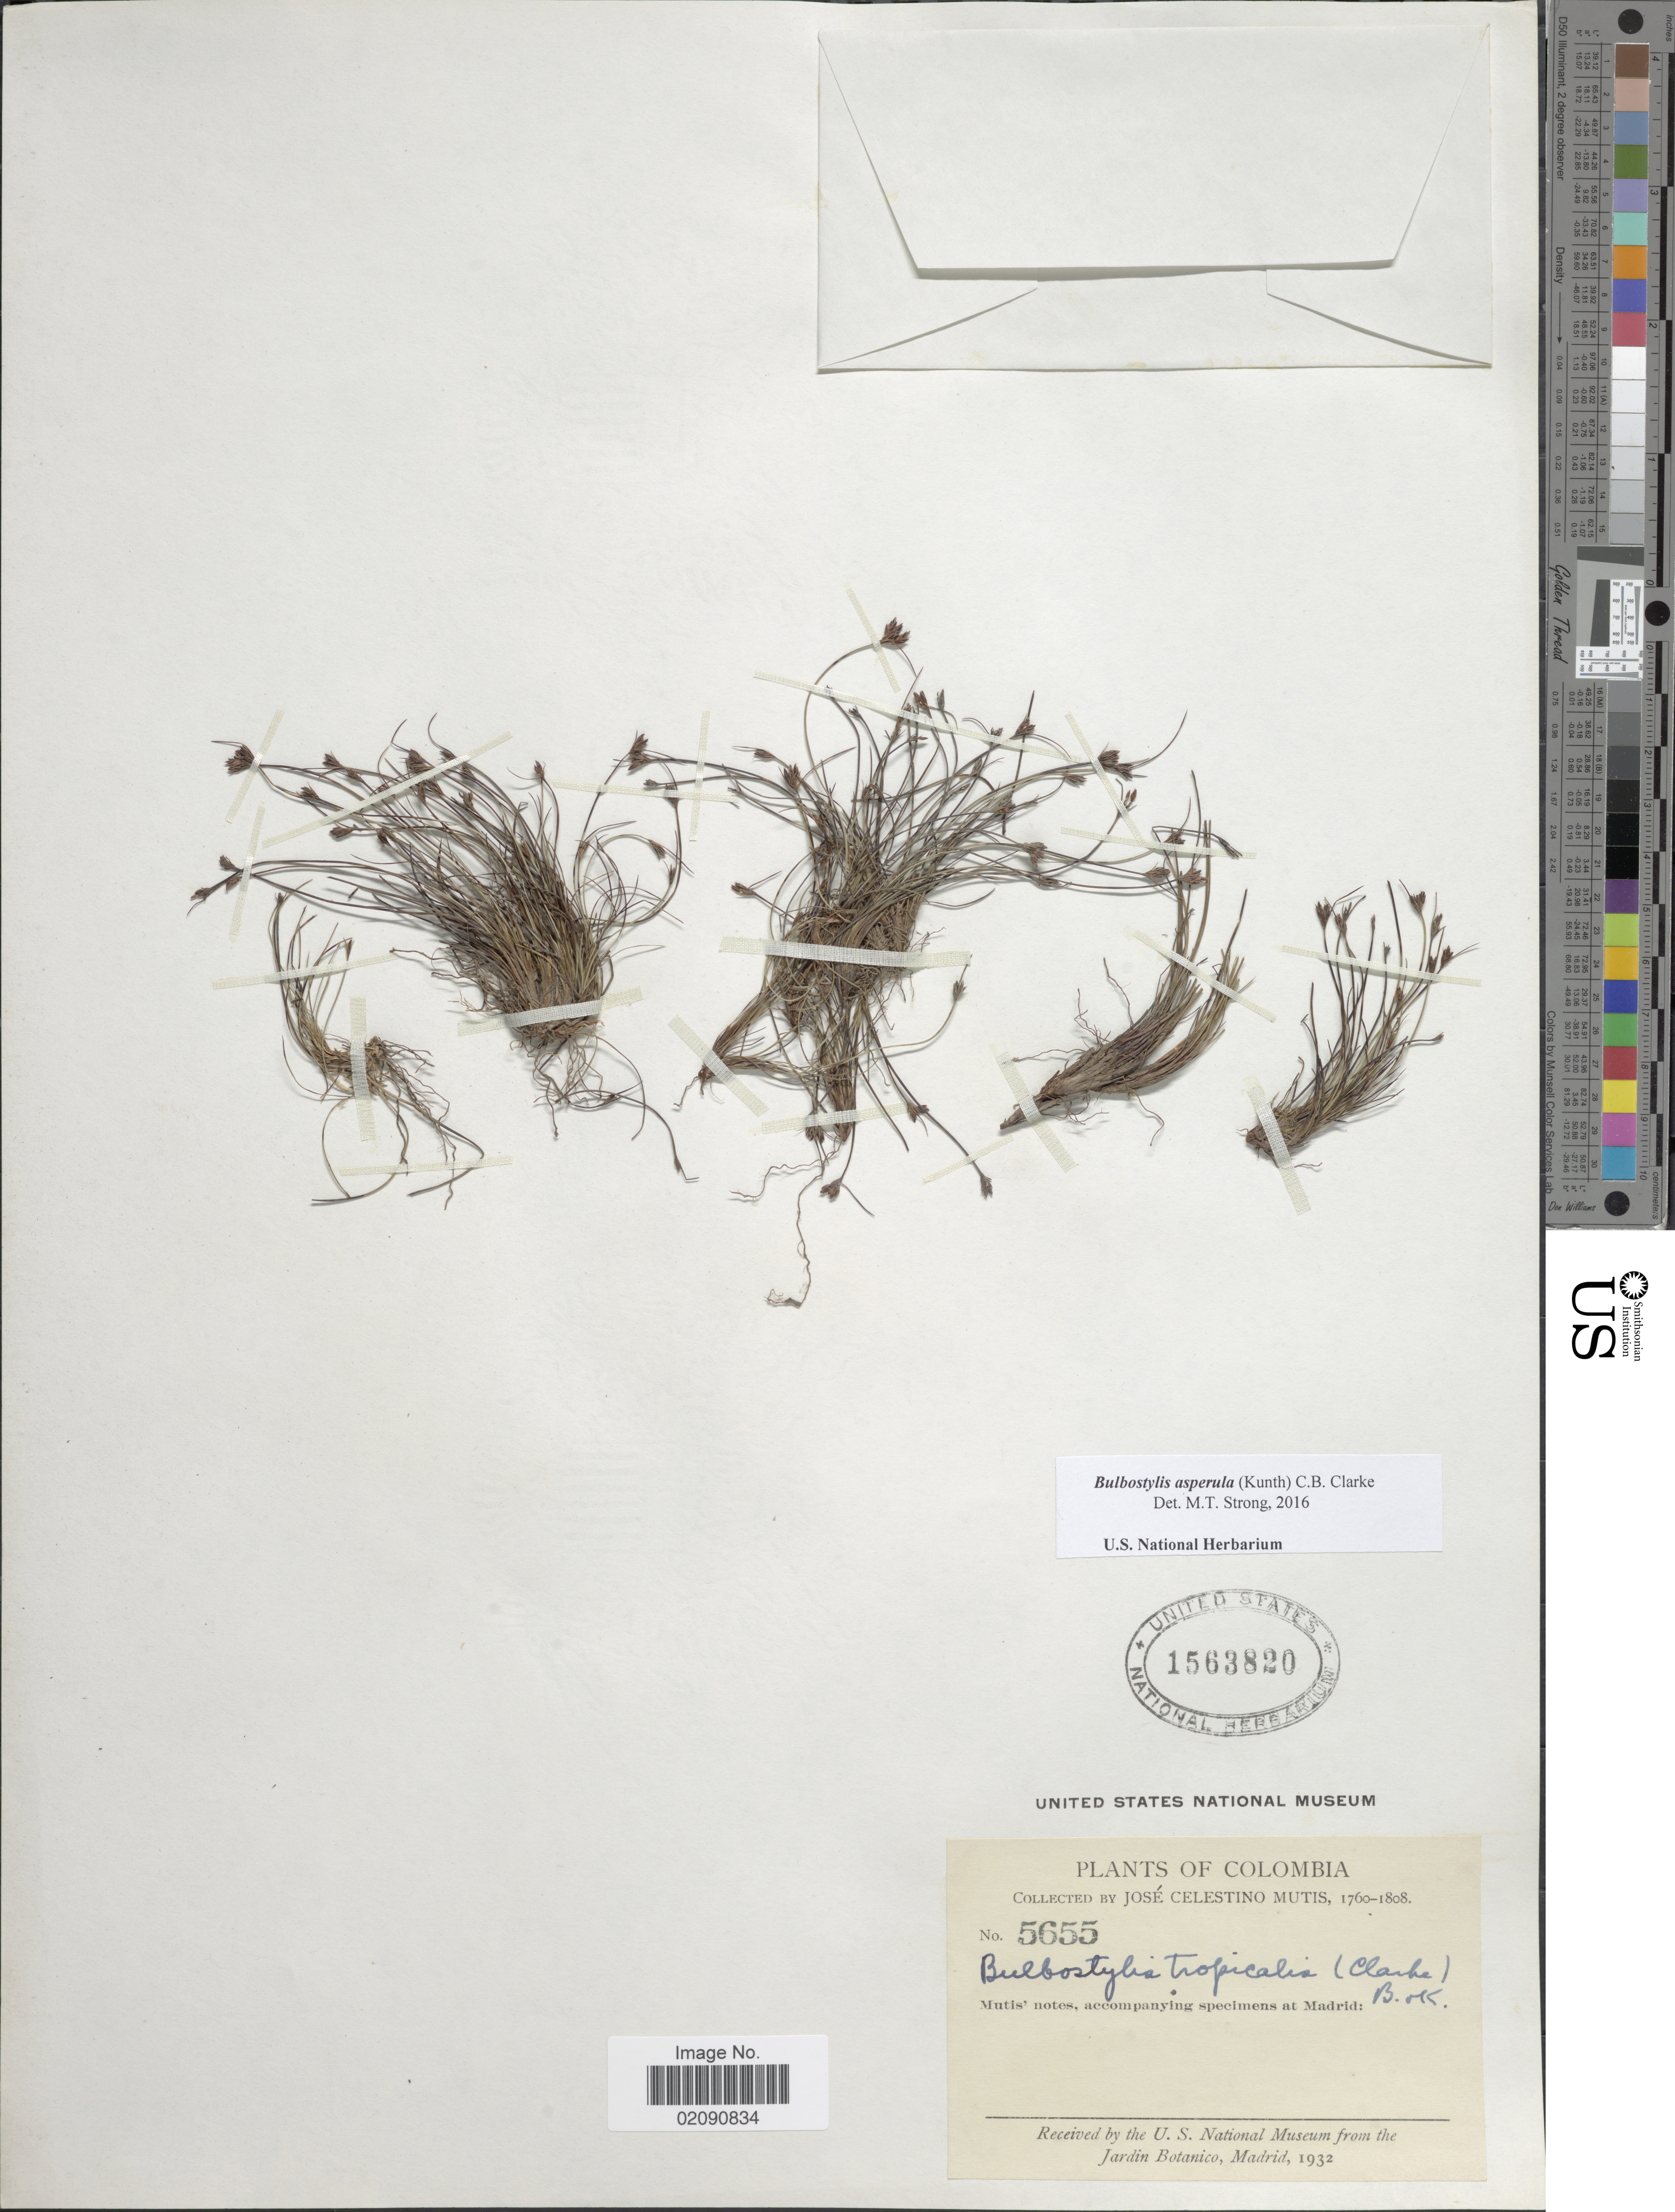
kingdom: Plantae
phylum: Tracheophyta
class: Liliopsida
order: Poales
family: Cyperaceae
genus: Bulbostylis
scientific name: Bulbostylis asperula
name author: (Kunth) C.B. Clarke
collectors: J. C. B. Mutis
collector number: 5655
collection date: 1760/1808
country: Colombia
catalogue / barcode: US 1563820